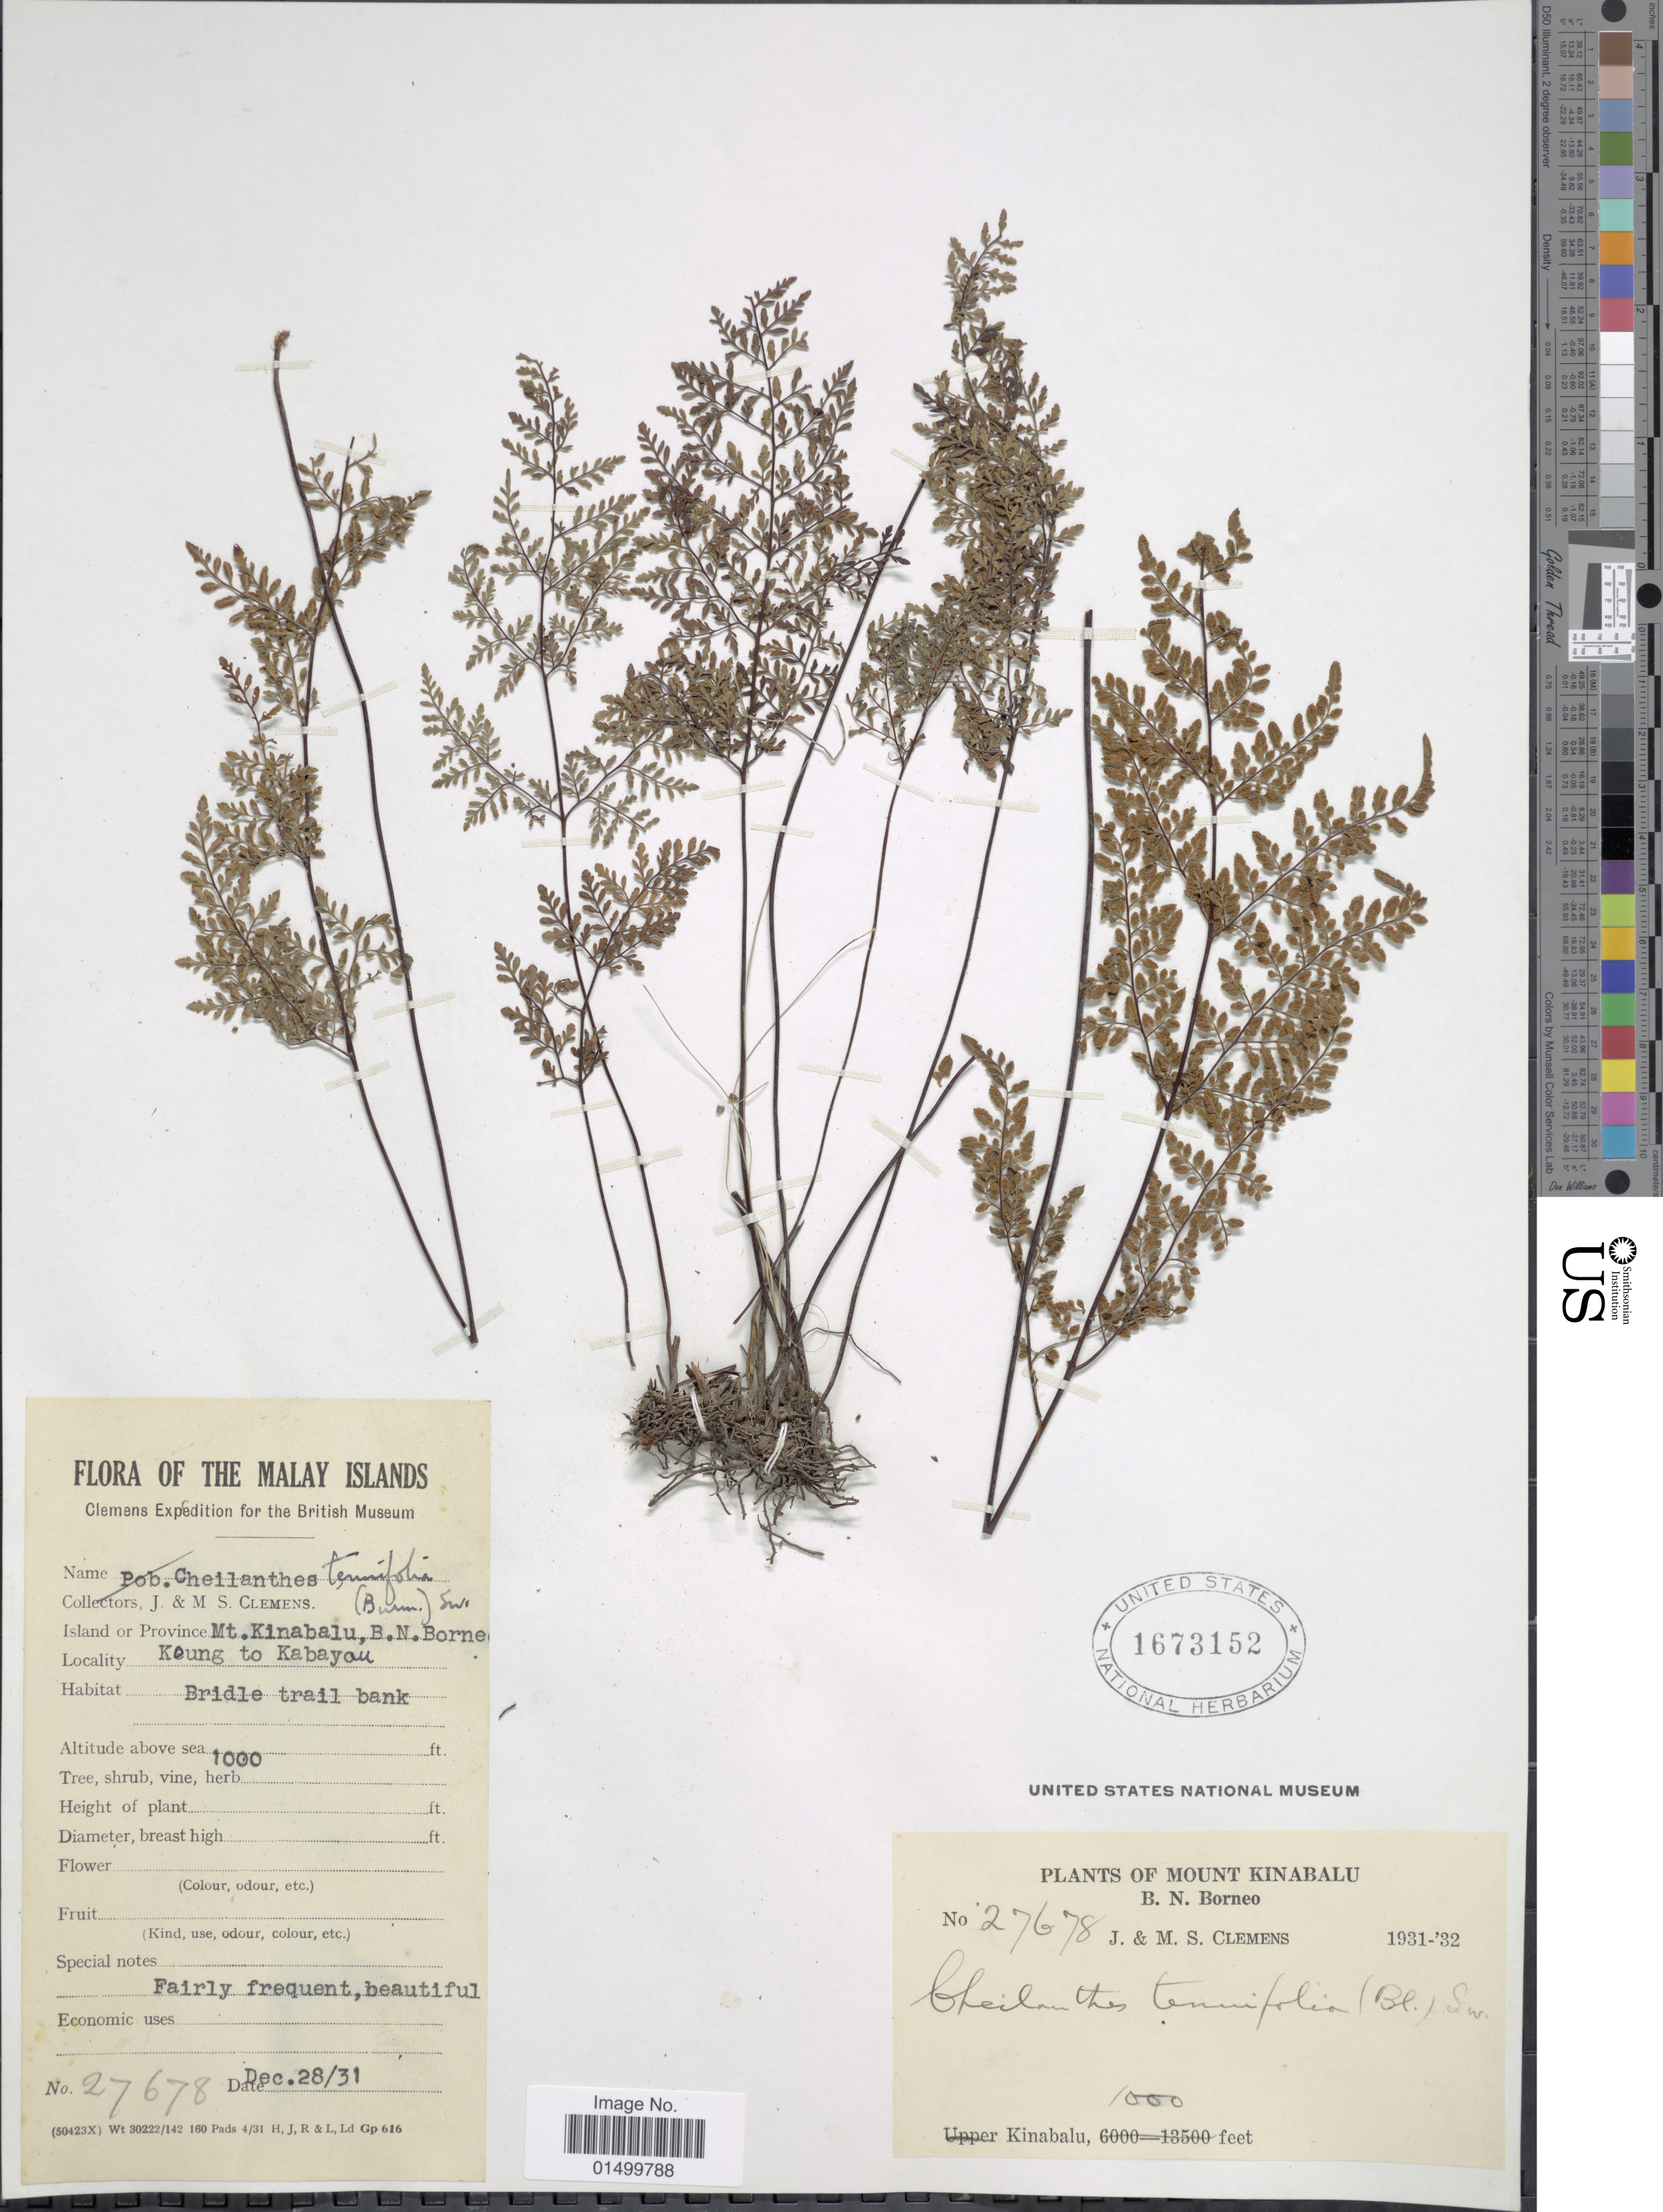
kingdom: Plantae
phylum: Tracheophyta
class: Polypodiopsida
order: Polypodiales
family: Pteridaceae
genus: Cheilanthes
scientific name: Cheilanthes tenuifolia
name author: (Burm. f.) Sw.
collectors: J. Clemens & M. S. Clemens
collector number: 27678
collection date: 1931-12-28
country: Malaysia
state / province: Sabah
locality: Mt. Kinabalu, B.N. Borneo, Koung to Kabayou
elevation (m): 305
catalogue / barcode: US 1673152